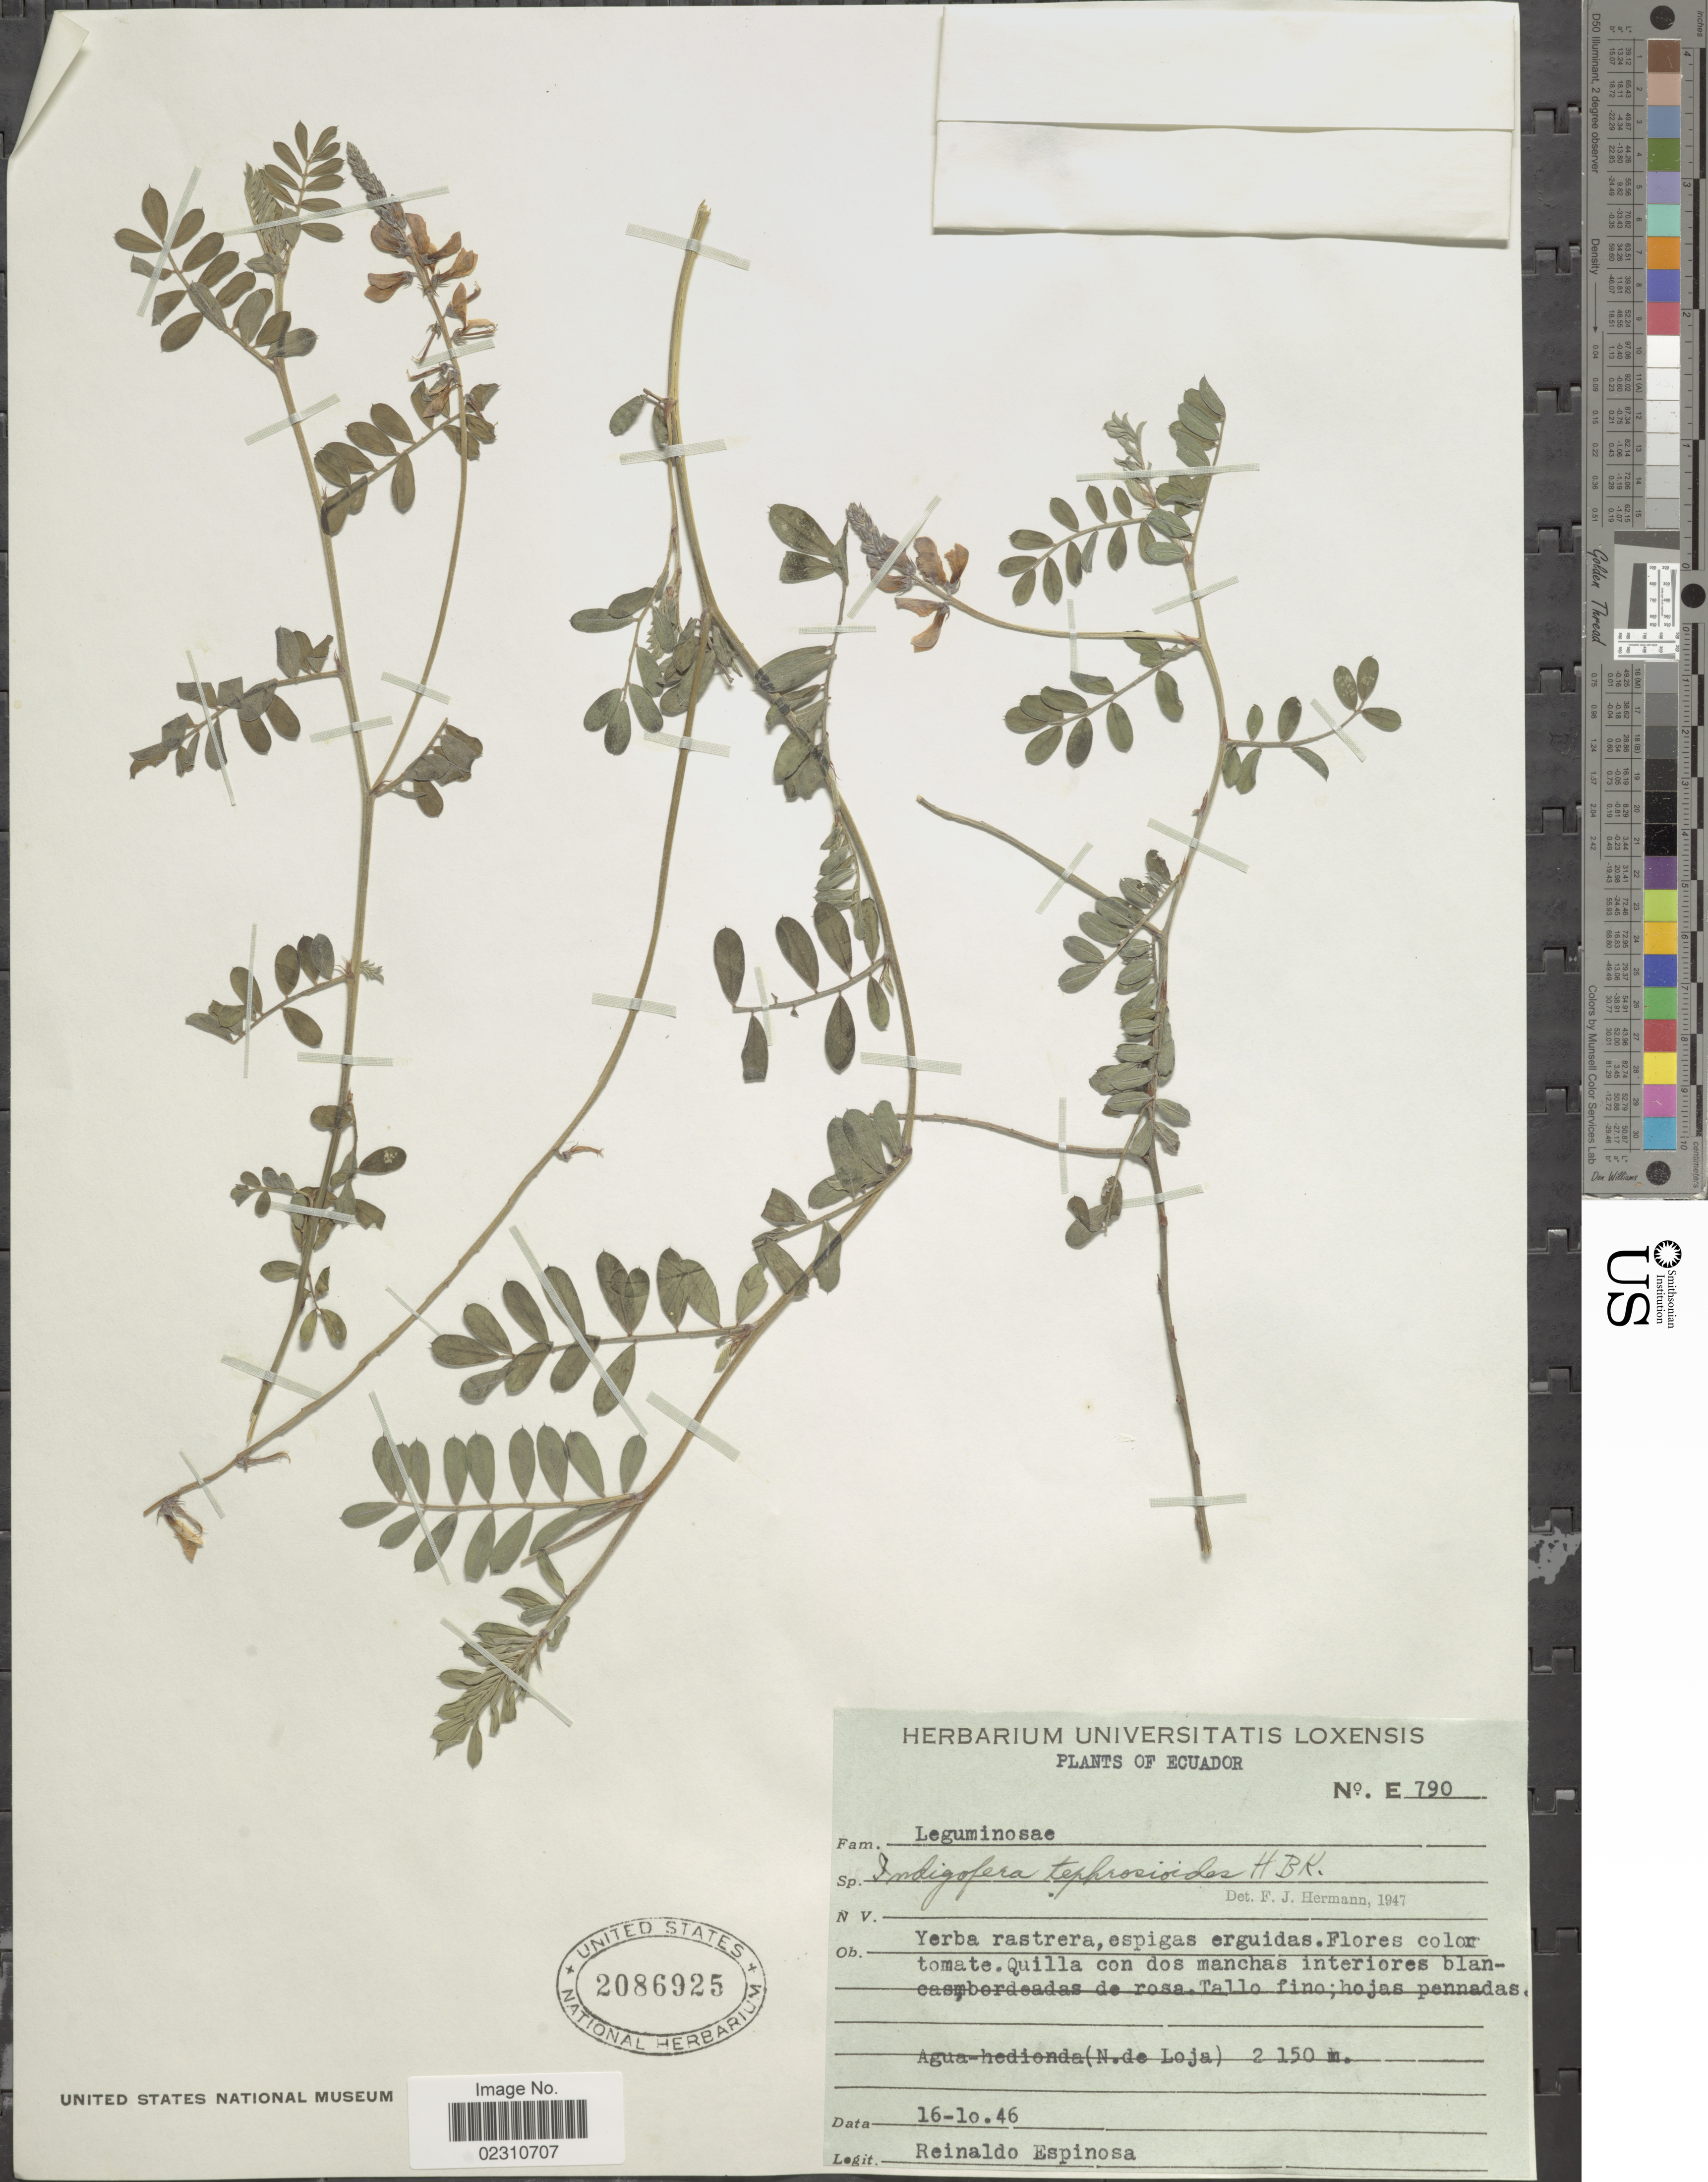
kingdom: Plantae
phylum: Tracheophyta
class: Magnoliopsida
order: Fabales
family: Fabaceae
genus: Indigofera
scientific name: Indigofera tephrosioides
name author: Kunth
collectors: R. Espinosa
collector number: E790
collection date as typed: Transcribed d/m/y: 16/10/46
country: Ecuador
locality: Agua-hedionda (N. de Loja). Ecuador.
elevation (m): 2150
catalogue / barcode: US 2086925